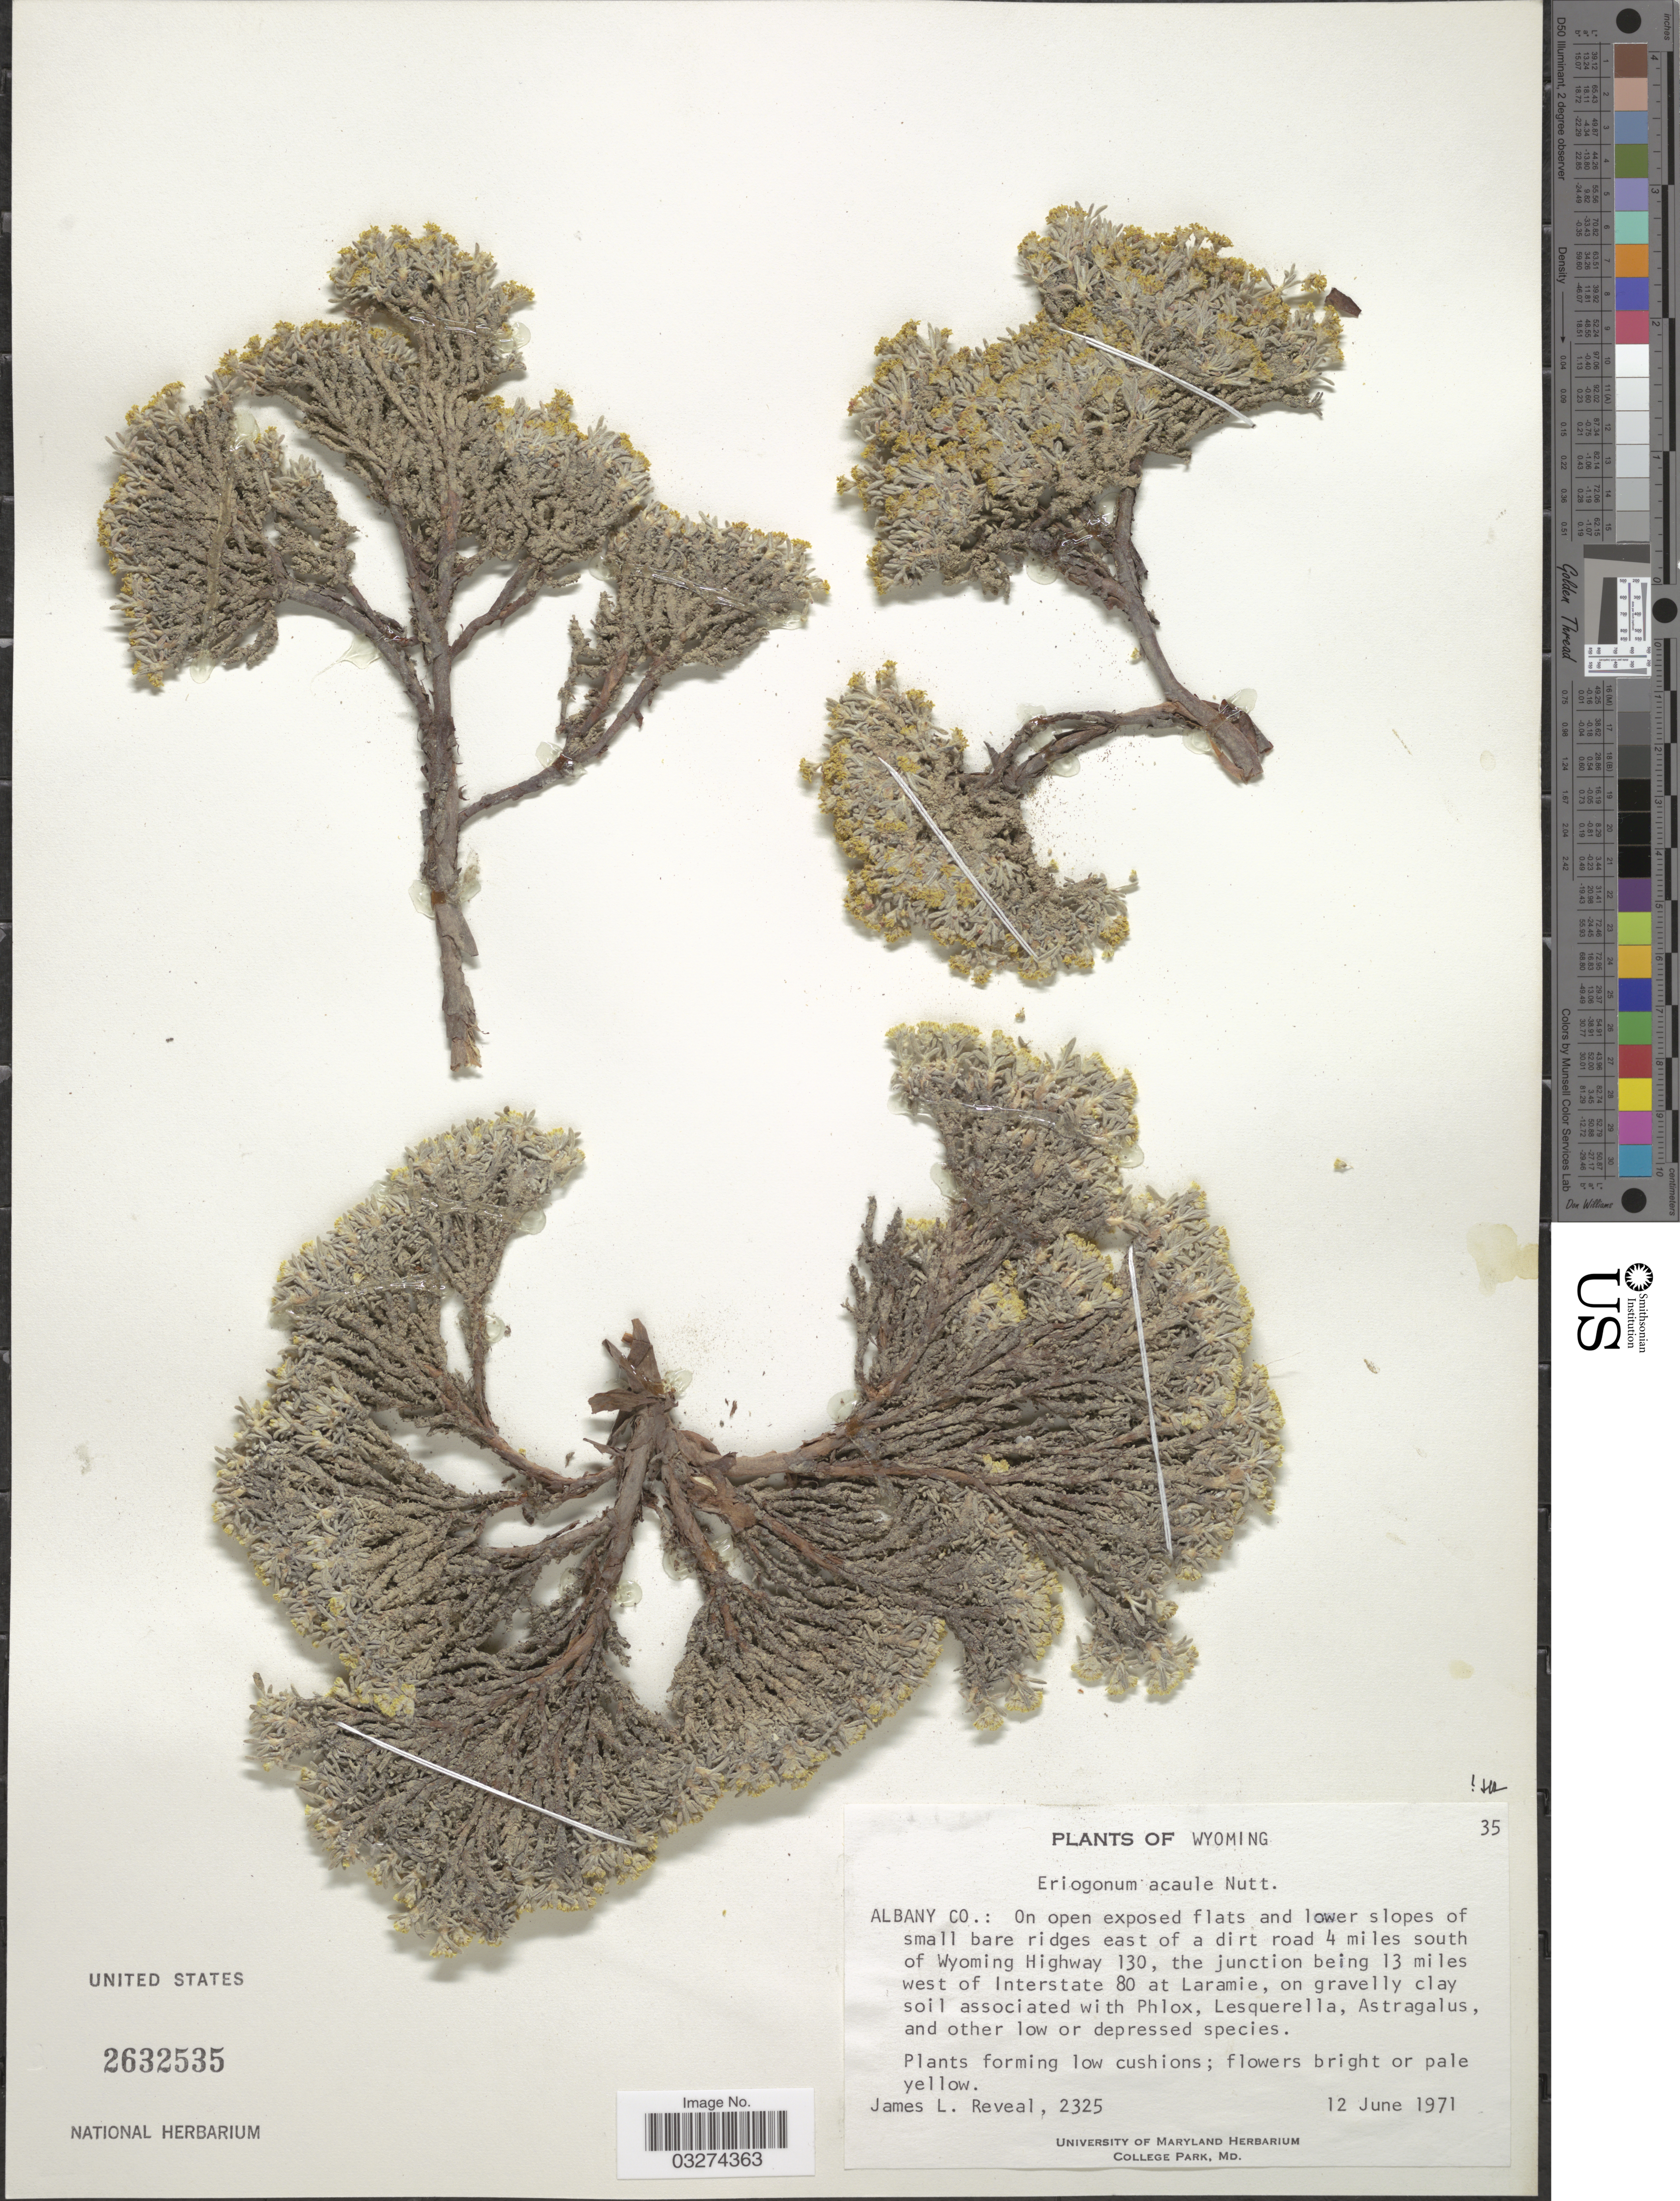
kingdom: Plantae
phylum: Tracheophyta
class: Magnoliopsida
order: Caryophyllales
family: Polygonaceae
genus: Eriogonum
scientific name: Eriogonum acaule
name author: Nutt.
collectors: J. L. Reveal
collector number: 2325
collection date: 1971-06-12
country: United States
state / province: Wyoming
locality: Albany Co.: On open exposed flats and lower slopes of small bare ridges east of a dirt road 4 miles south of Wyoming Highway 130, the junction being 13 miles west of Interstate 80 at Laramie.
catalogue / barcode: US 2632535